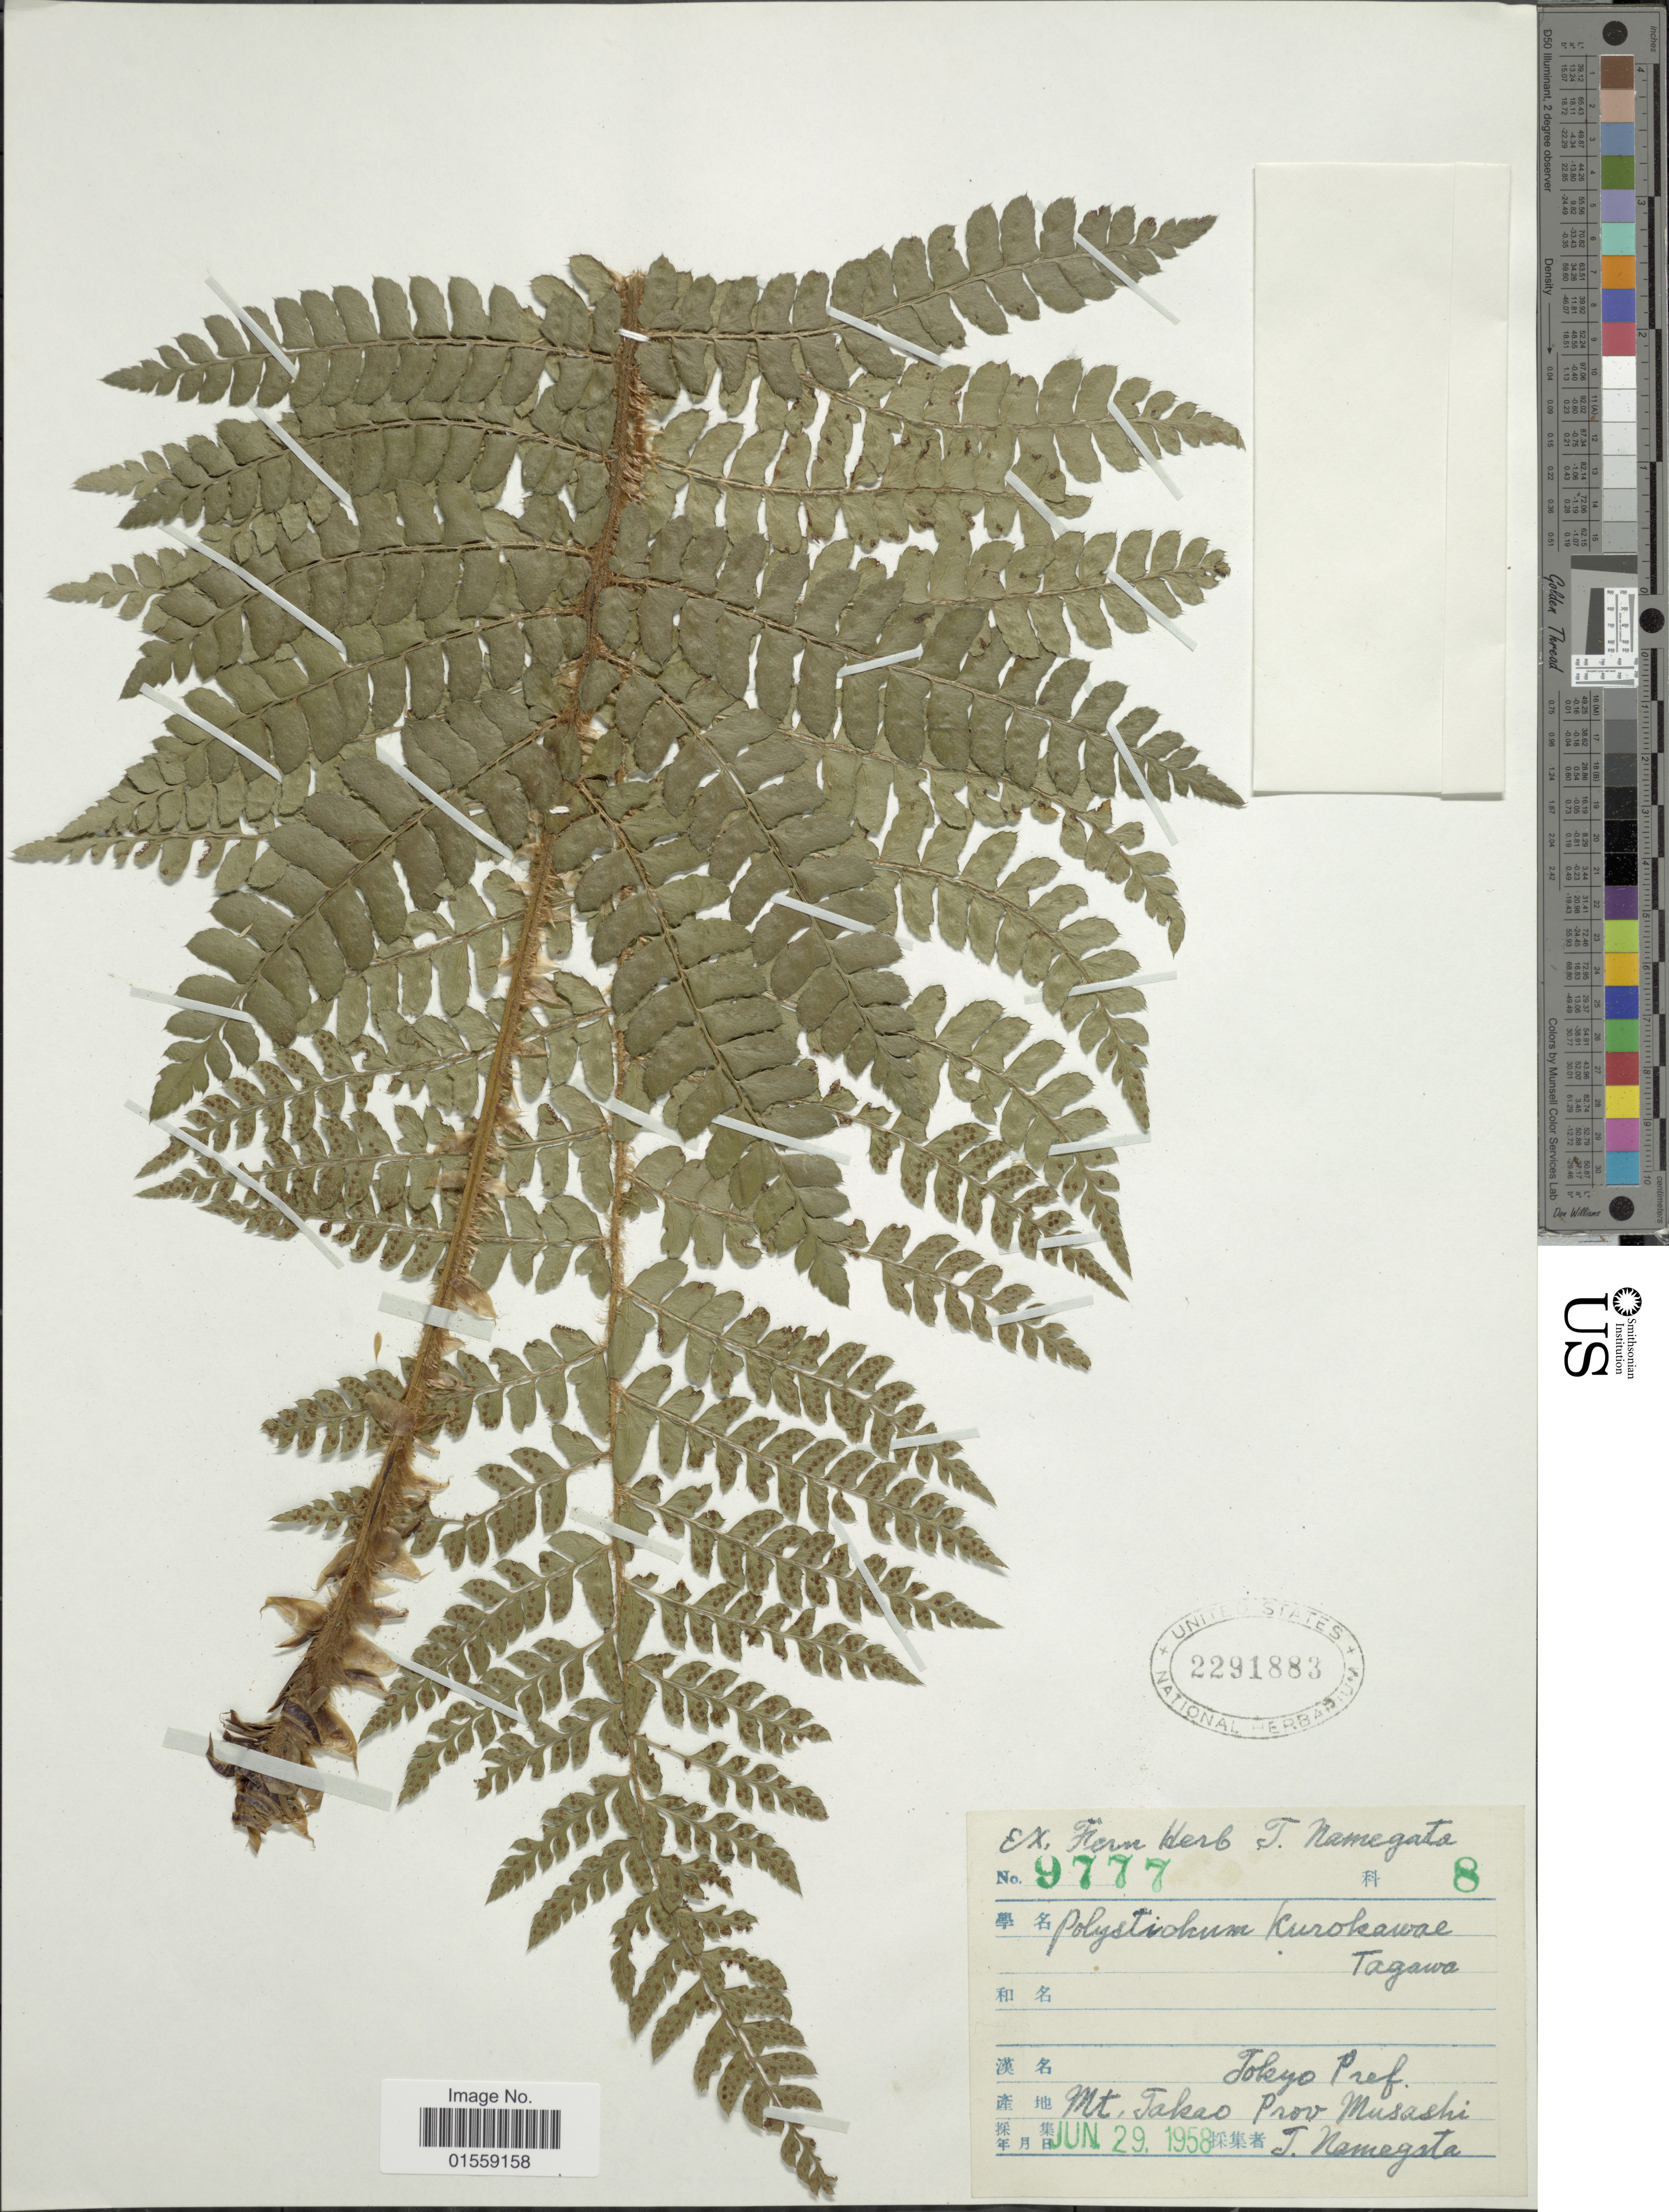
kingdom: Plantae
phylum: Tracheophyta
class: Polypodiopsida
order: Polypodiales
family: Dryopteridaceae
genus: Polystichum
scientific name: Polystichum kurokawae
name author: Tagawa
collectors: T. Namegata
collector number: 9777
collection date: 1958-06-29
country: Japan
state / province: Tokyo, Federal City of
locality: Tokyo Pref. Mt. Takao Prov. Musashi.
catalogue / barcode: US 2291883